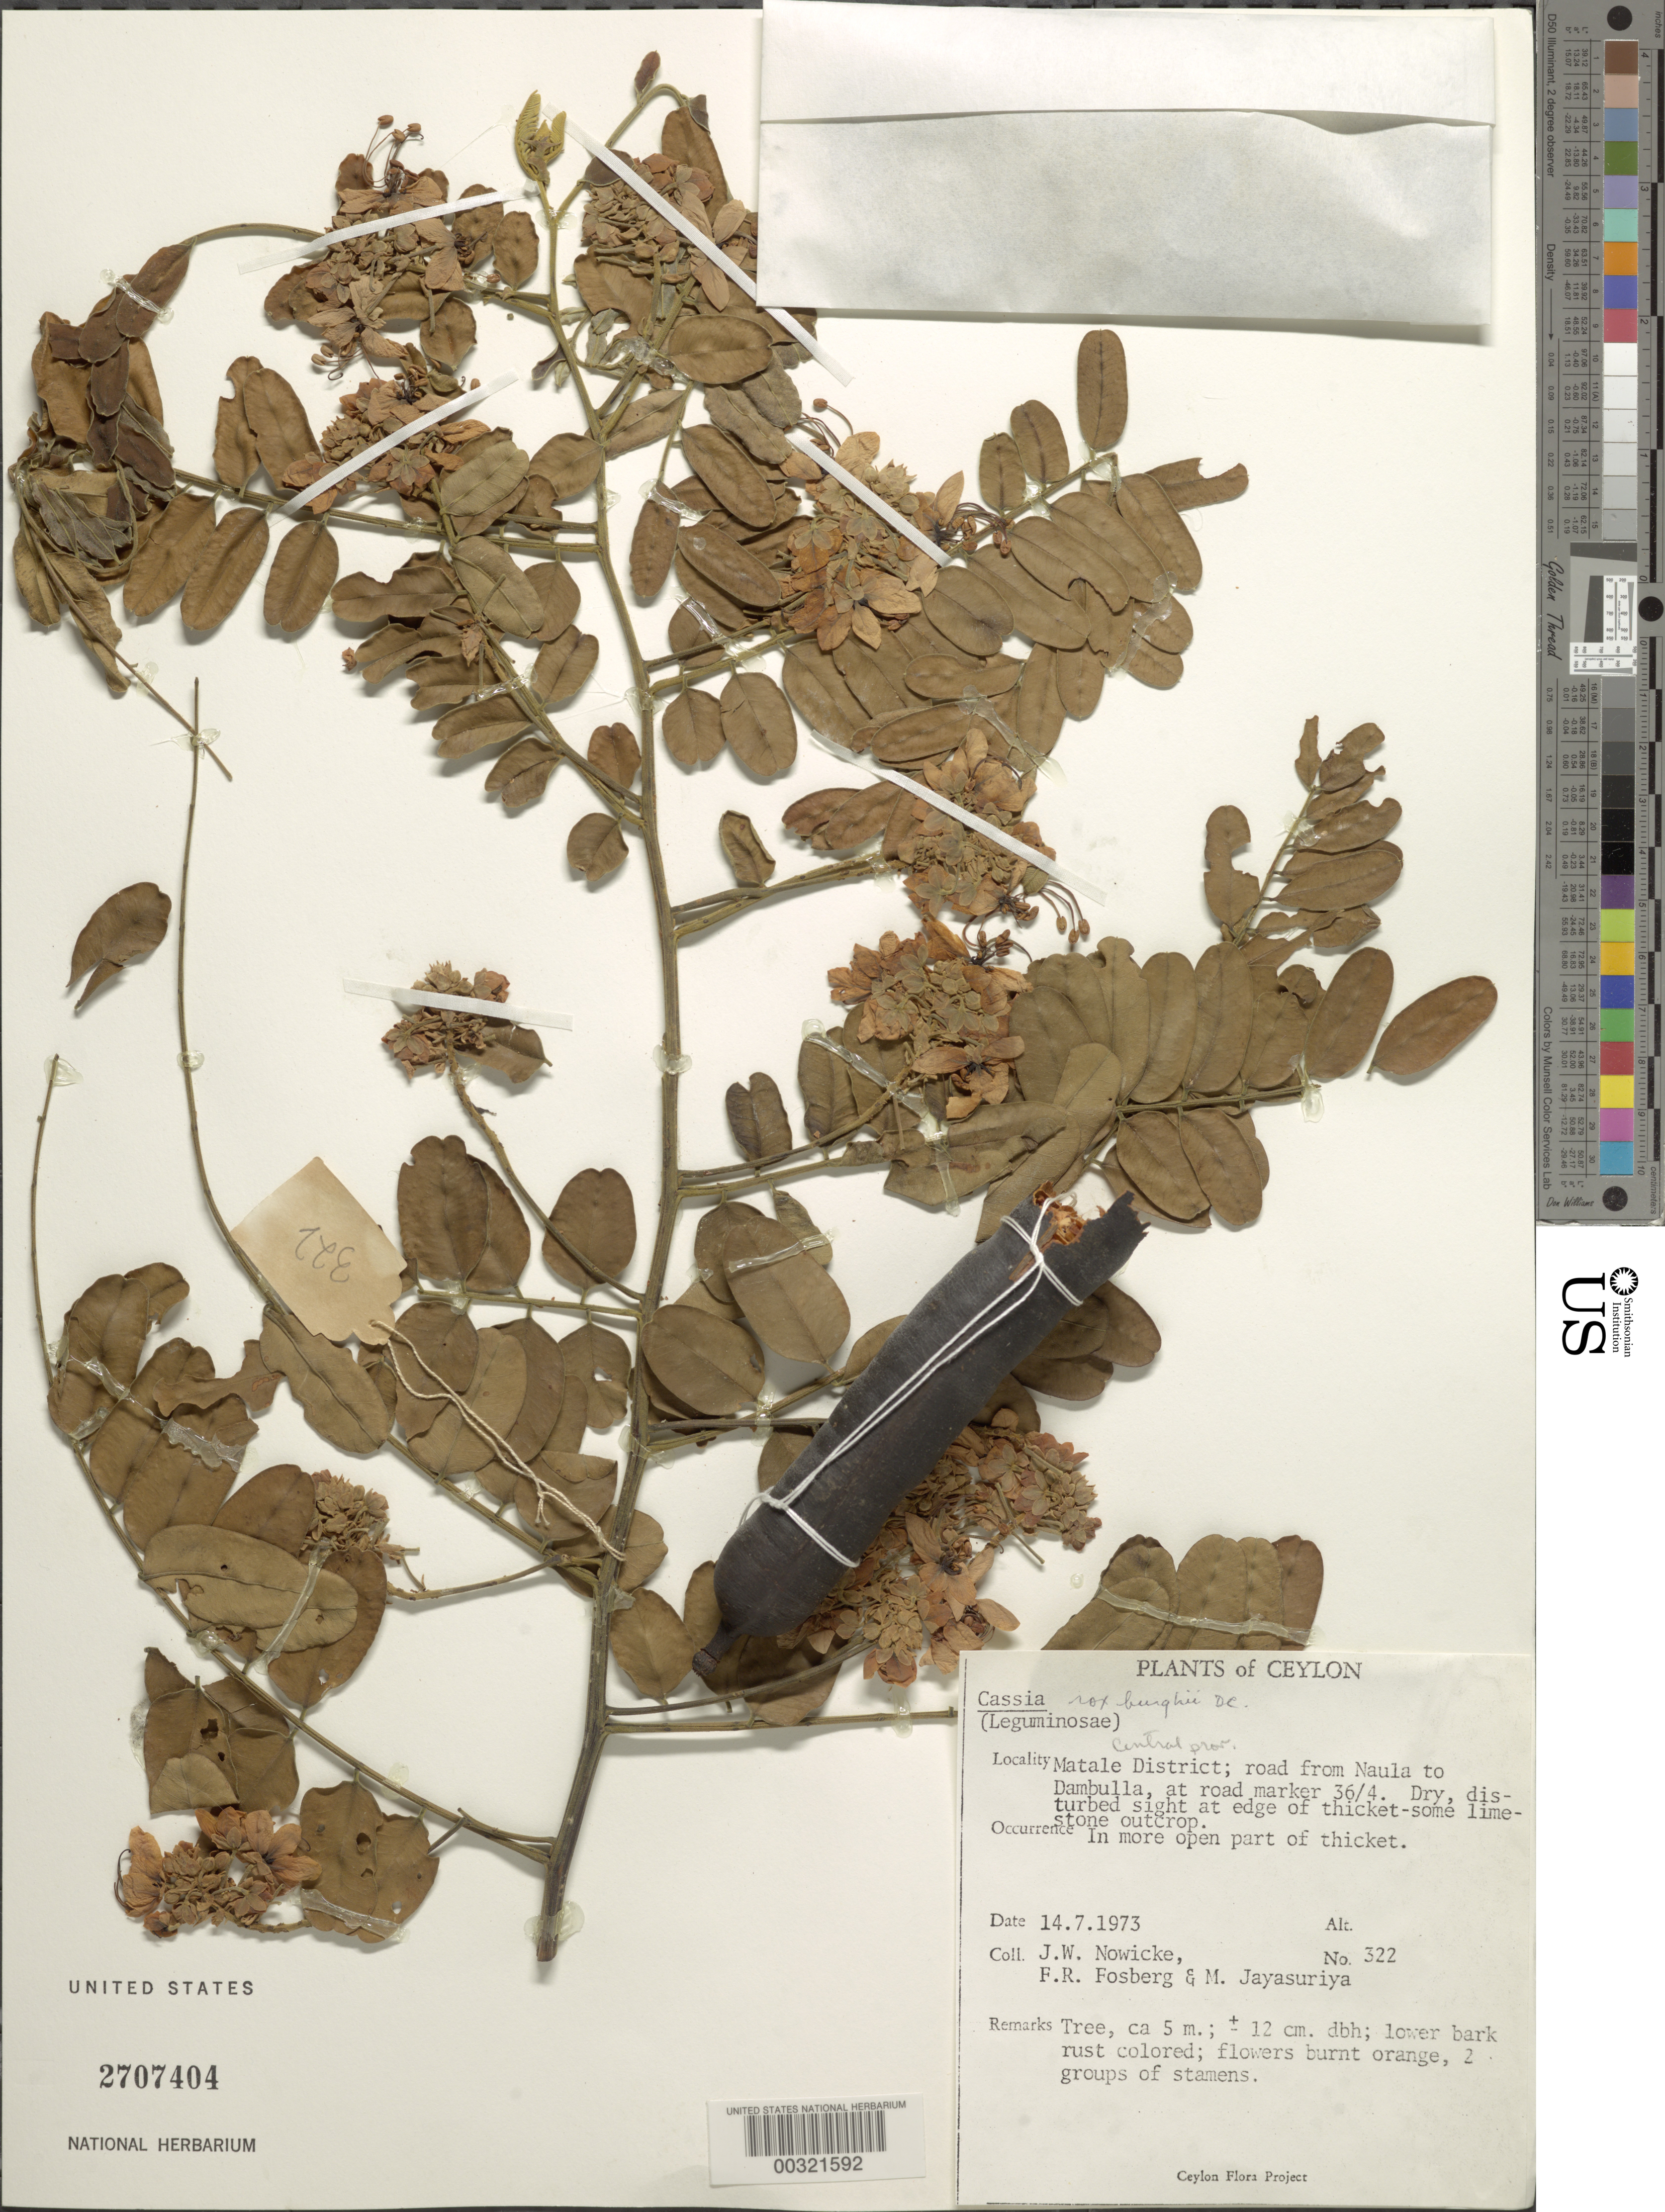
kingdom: Plantae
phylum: Tracheophyta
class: Magnoliopsida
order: Fabales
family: Fabaceae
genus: Cassia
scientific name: Cassia roxburghii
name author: Steud.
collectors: J. W. Nowicke, F. R. Fosberg & A. H. Jayasuriya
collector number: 322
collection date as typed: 14 Jul 1973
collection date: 1973-07-14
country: Sri Lanka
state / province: Central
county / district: Matale Dist.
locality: Road from naula to damulla, at road marker 36/4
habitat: Open part of thicket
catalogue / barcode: US 2707404